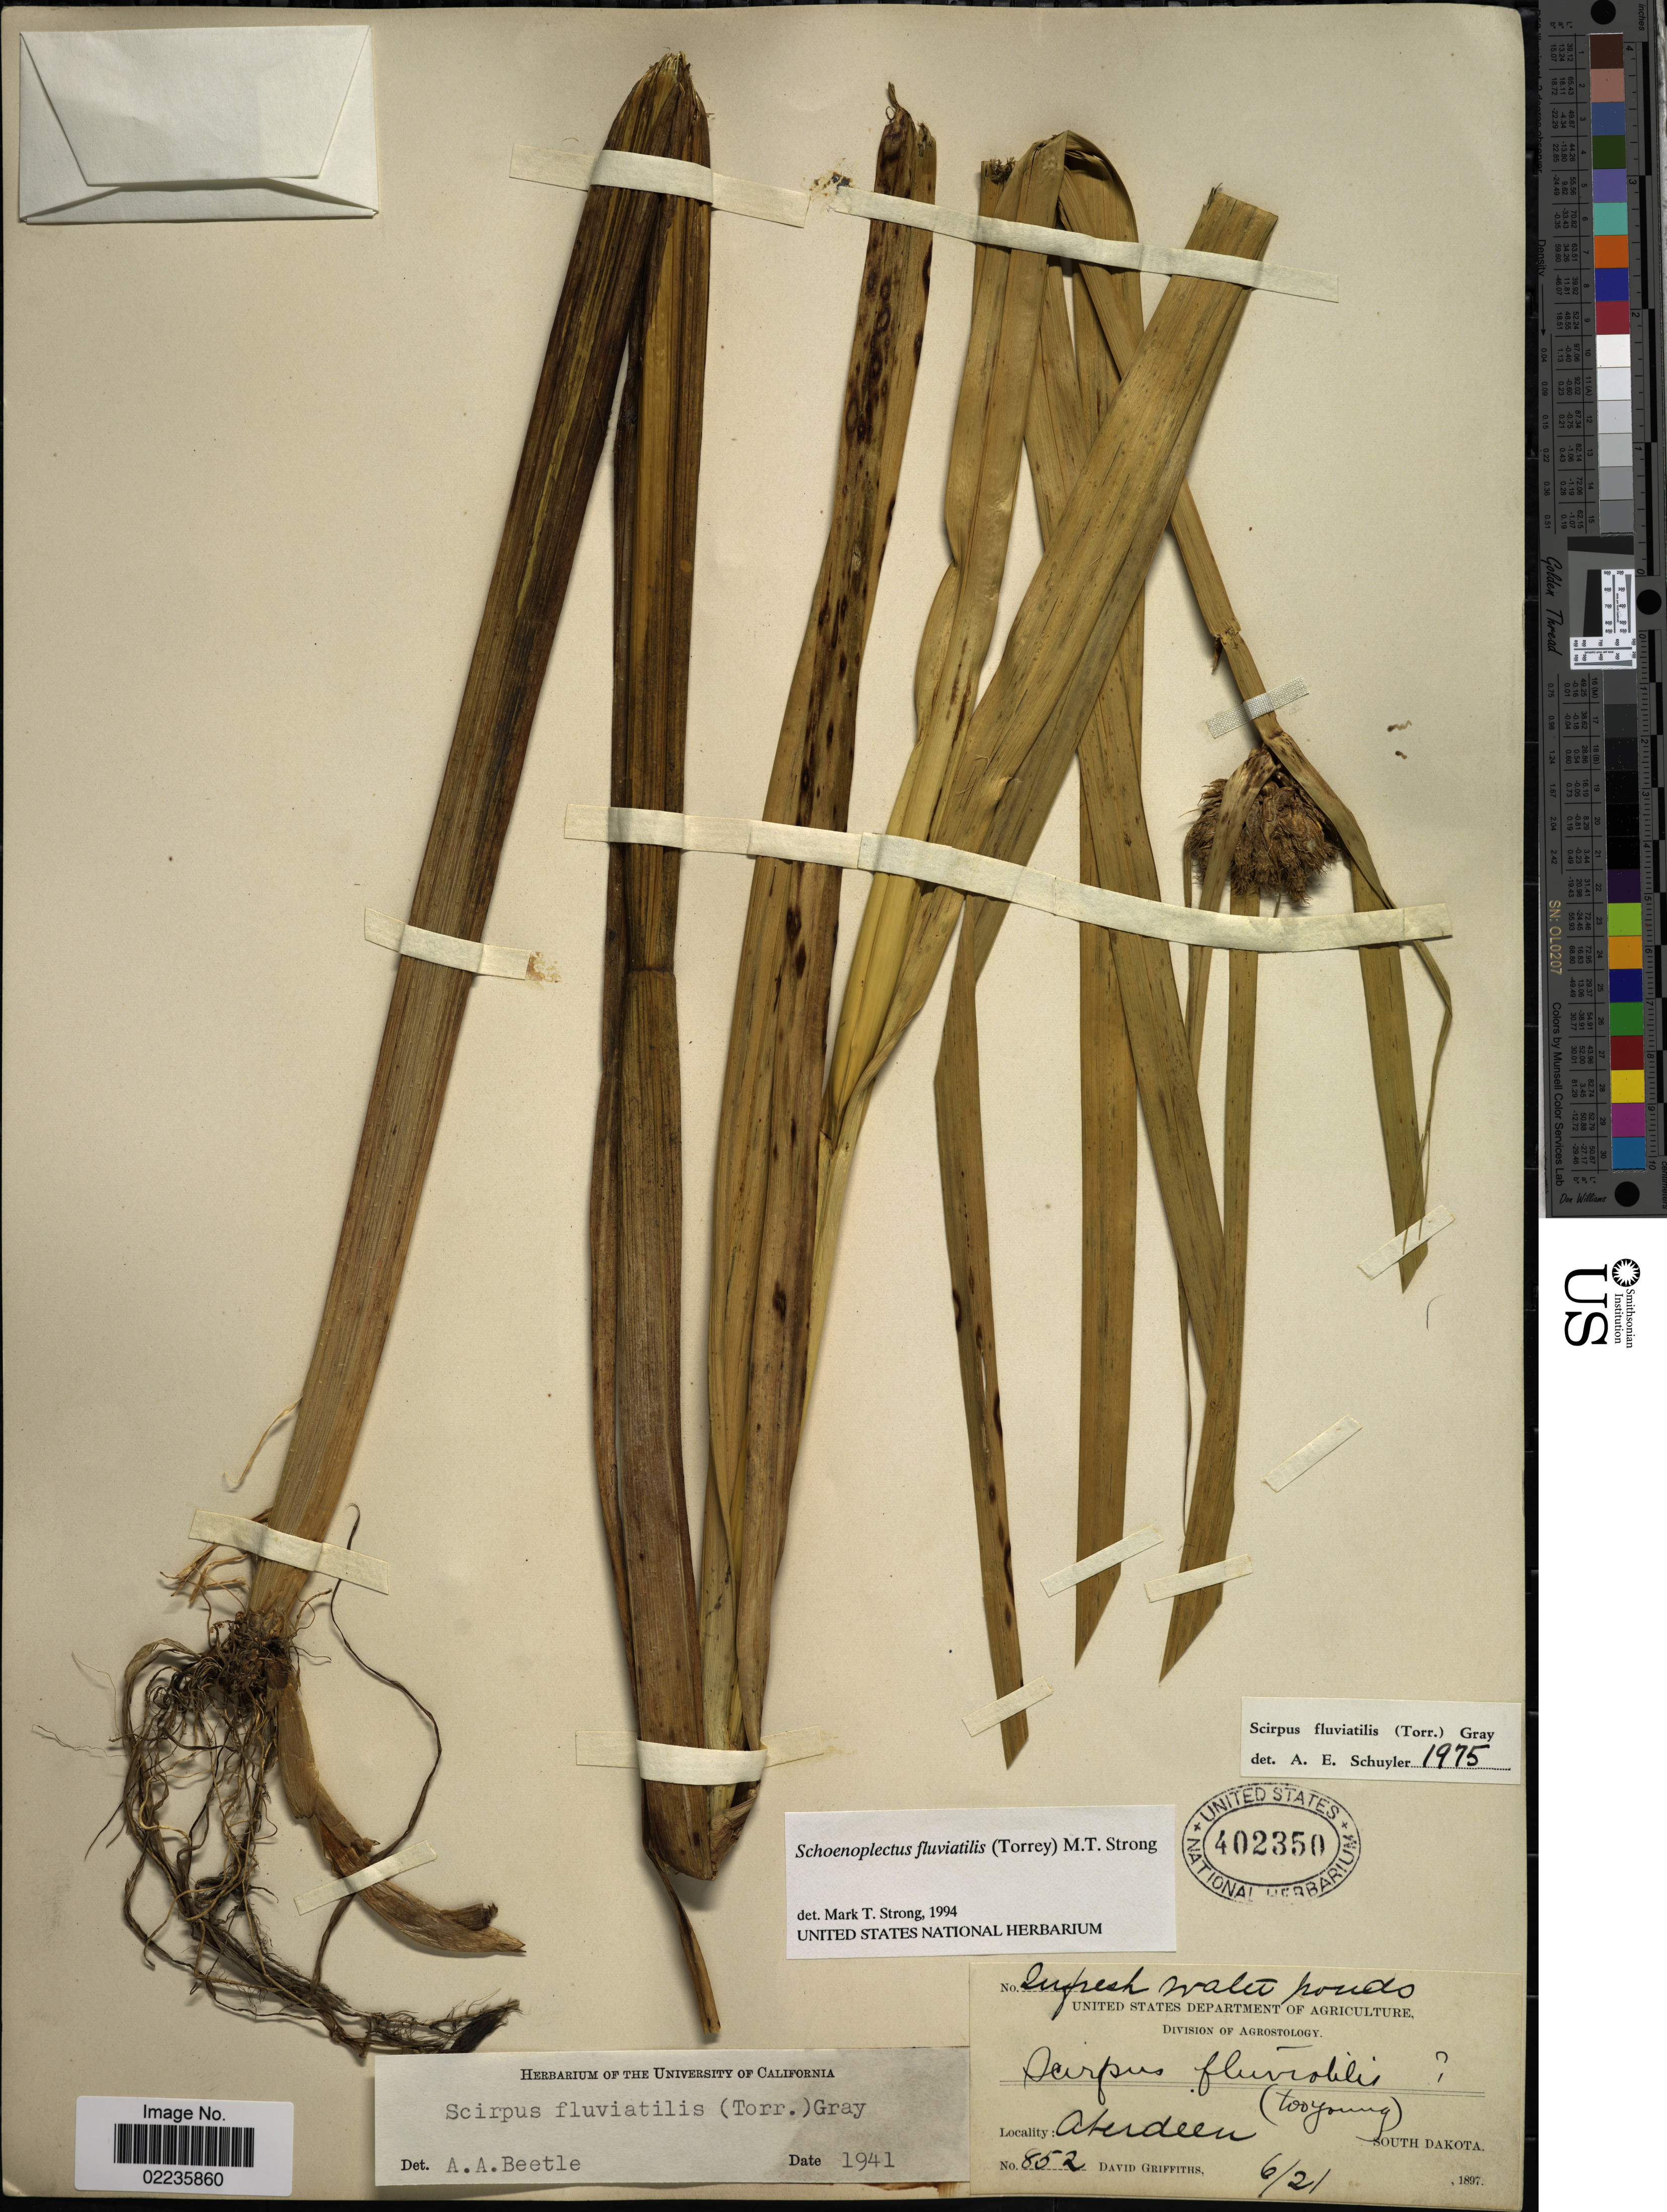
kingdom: Plantae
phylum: Tracheophyta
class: Liliopsida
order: Poales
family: Cyperaceae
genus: Bolboschoenus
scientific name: Bolboschoenus fluviatilis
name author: (Torr.) Soják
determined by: Strong, M. T., (US), Smithsonian Institution - National Museum of Natural History (UNITED STATES)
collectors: D. Griffiths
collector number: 852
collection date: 1897-06-21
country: United States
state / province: South Dakota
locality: In fresh water ponds. Aberdeen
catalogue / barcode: US 402350